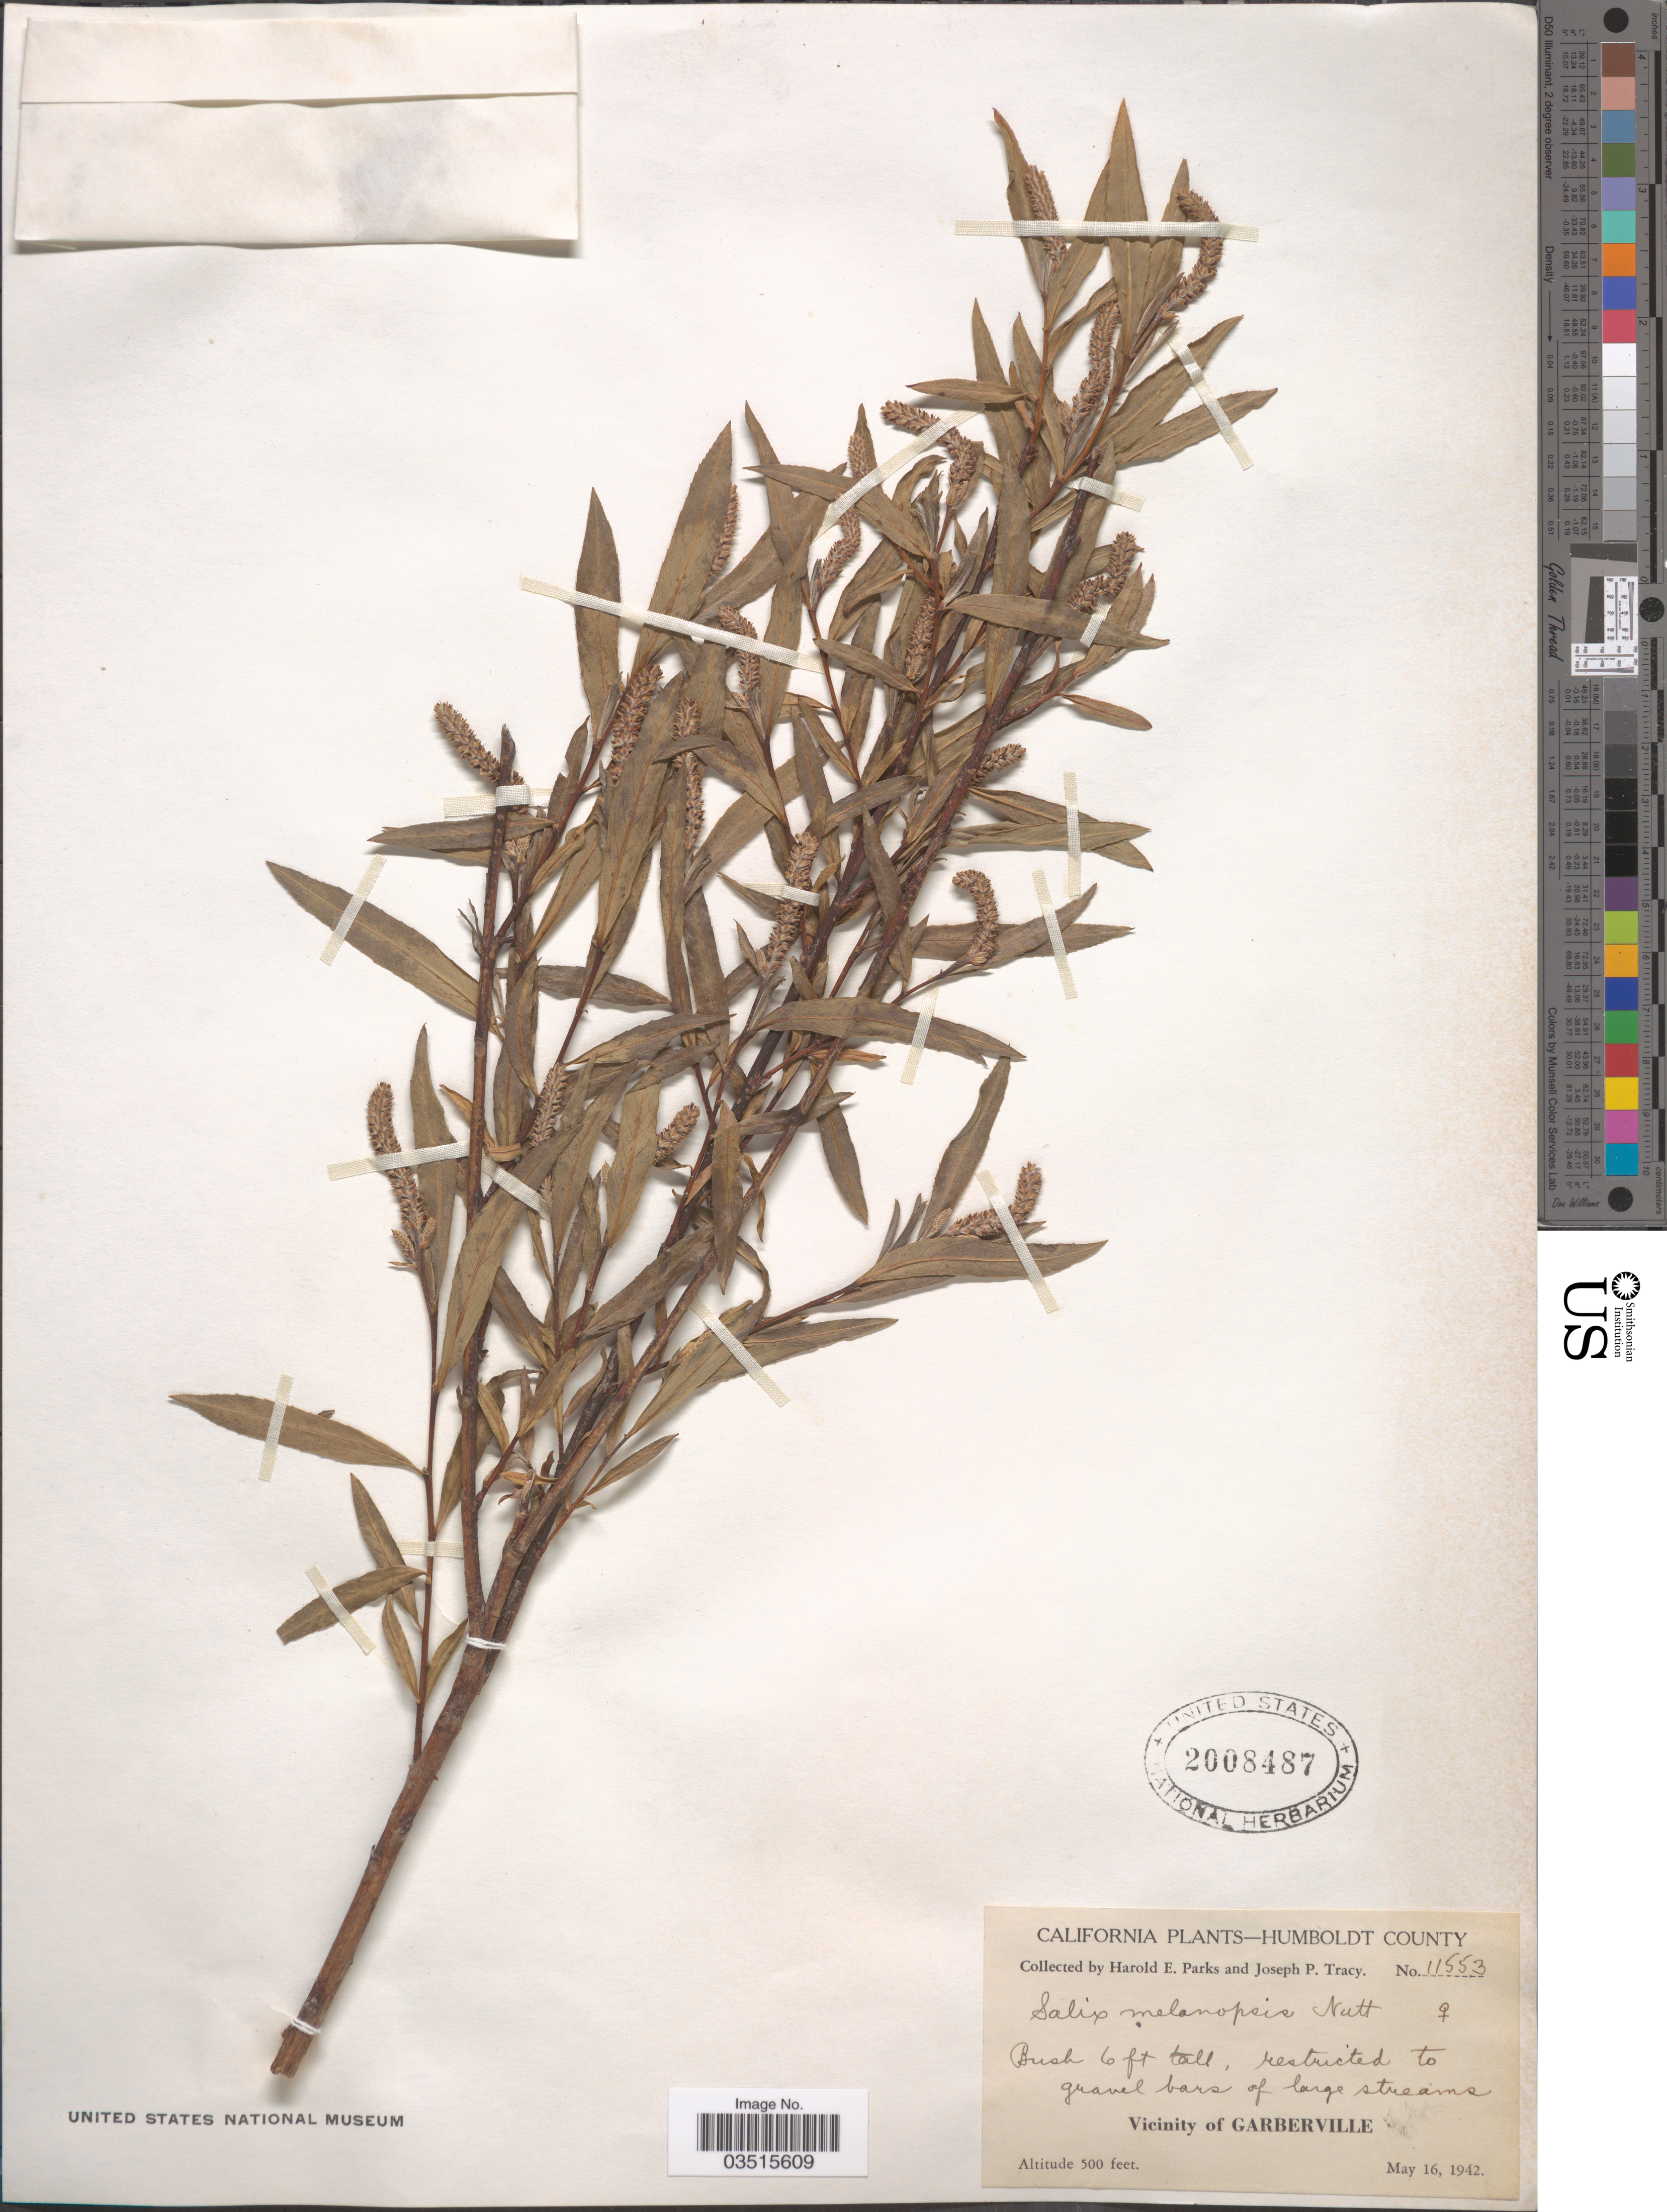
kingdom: Plantae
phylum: Tracheophyta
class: Magnoliopsida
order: Malpighiales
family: Salicaceae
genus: Salix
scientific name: Salix melanopsis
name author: Nutt.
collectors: H. E. Parks & J. Tracy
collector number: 11553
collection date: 1942-05-16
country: United States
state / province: California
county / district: Humboldt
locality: Humboldt County. Vicinity of Garberville.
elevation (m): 152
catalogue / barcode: US 2008487